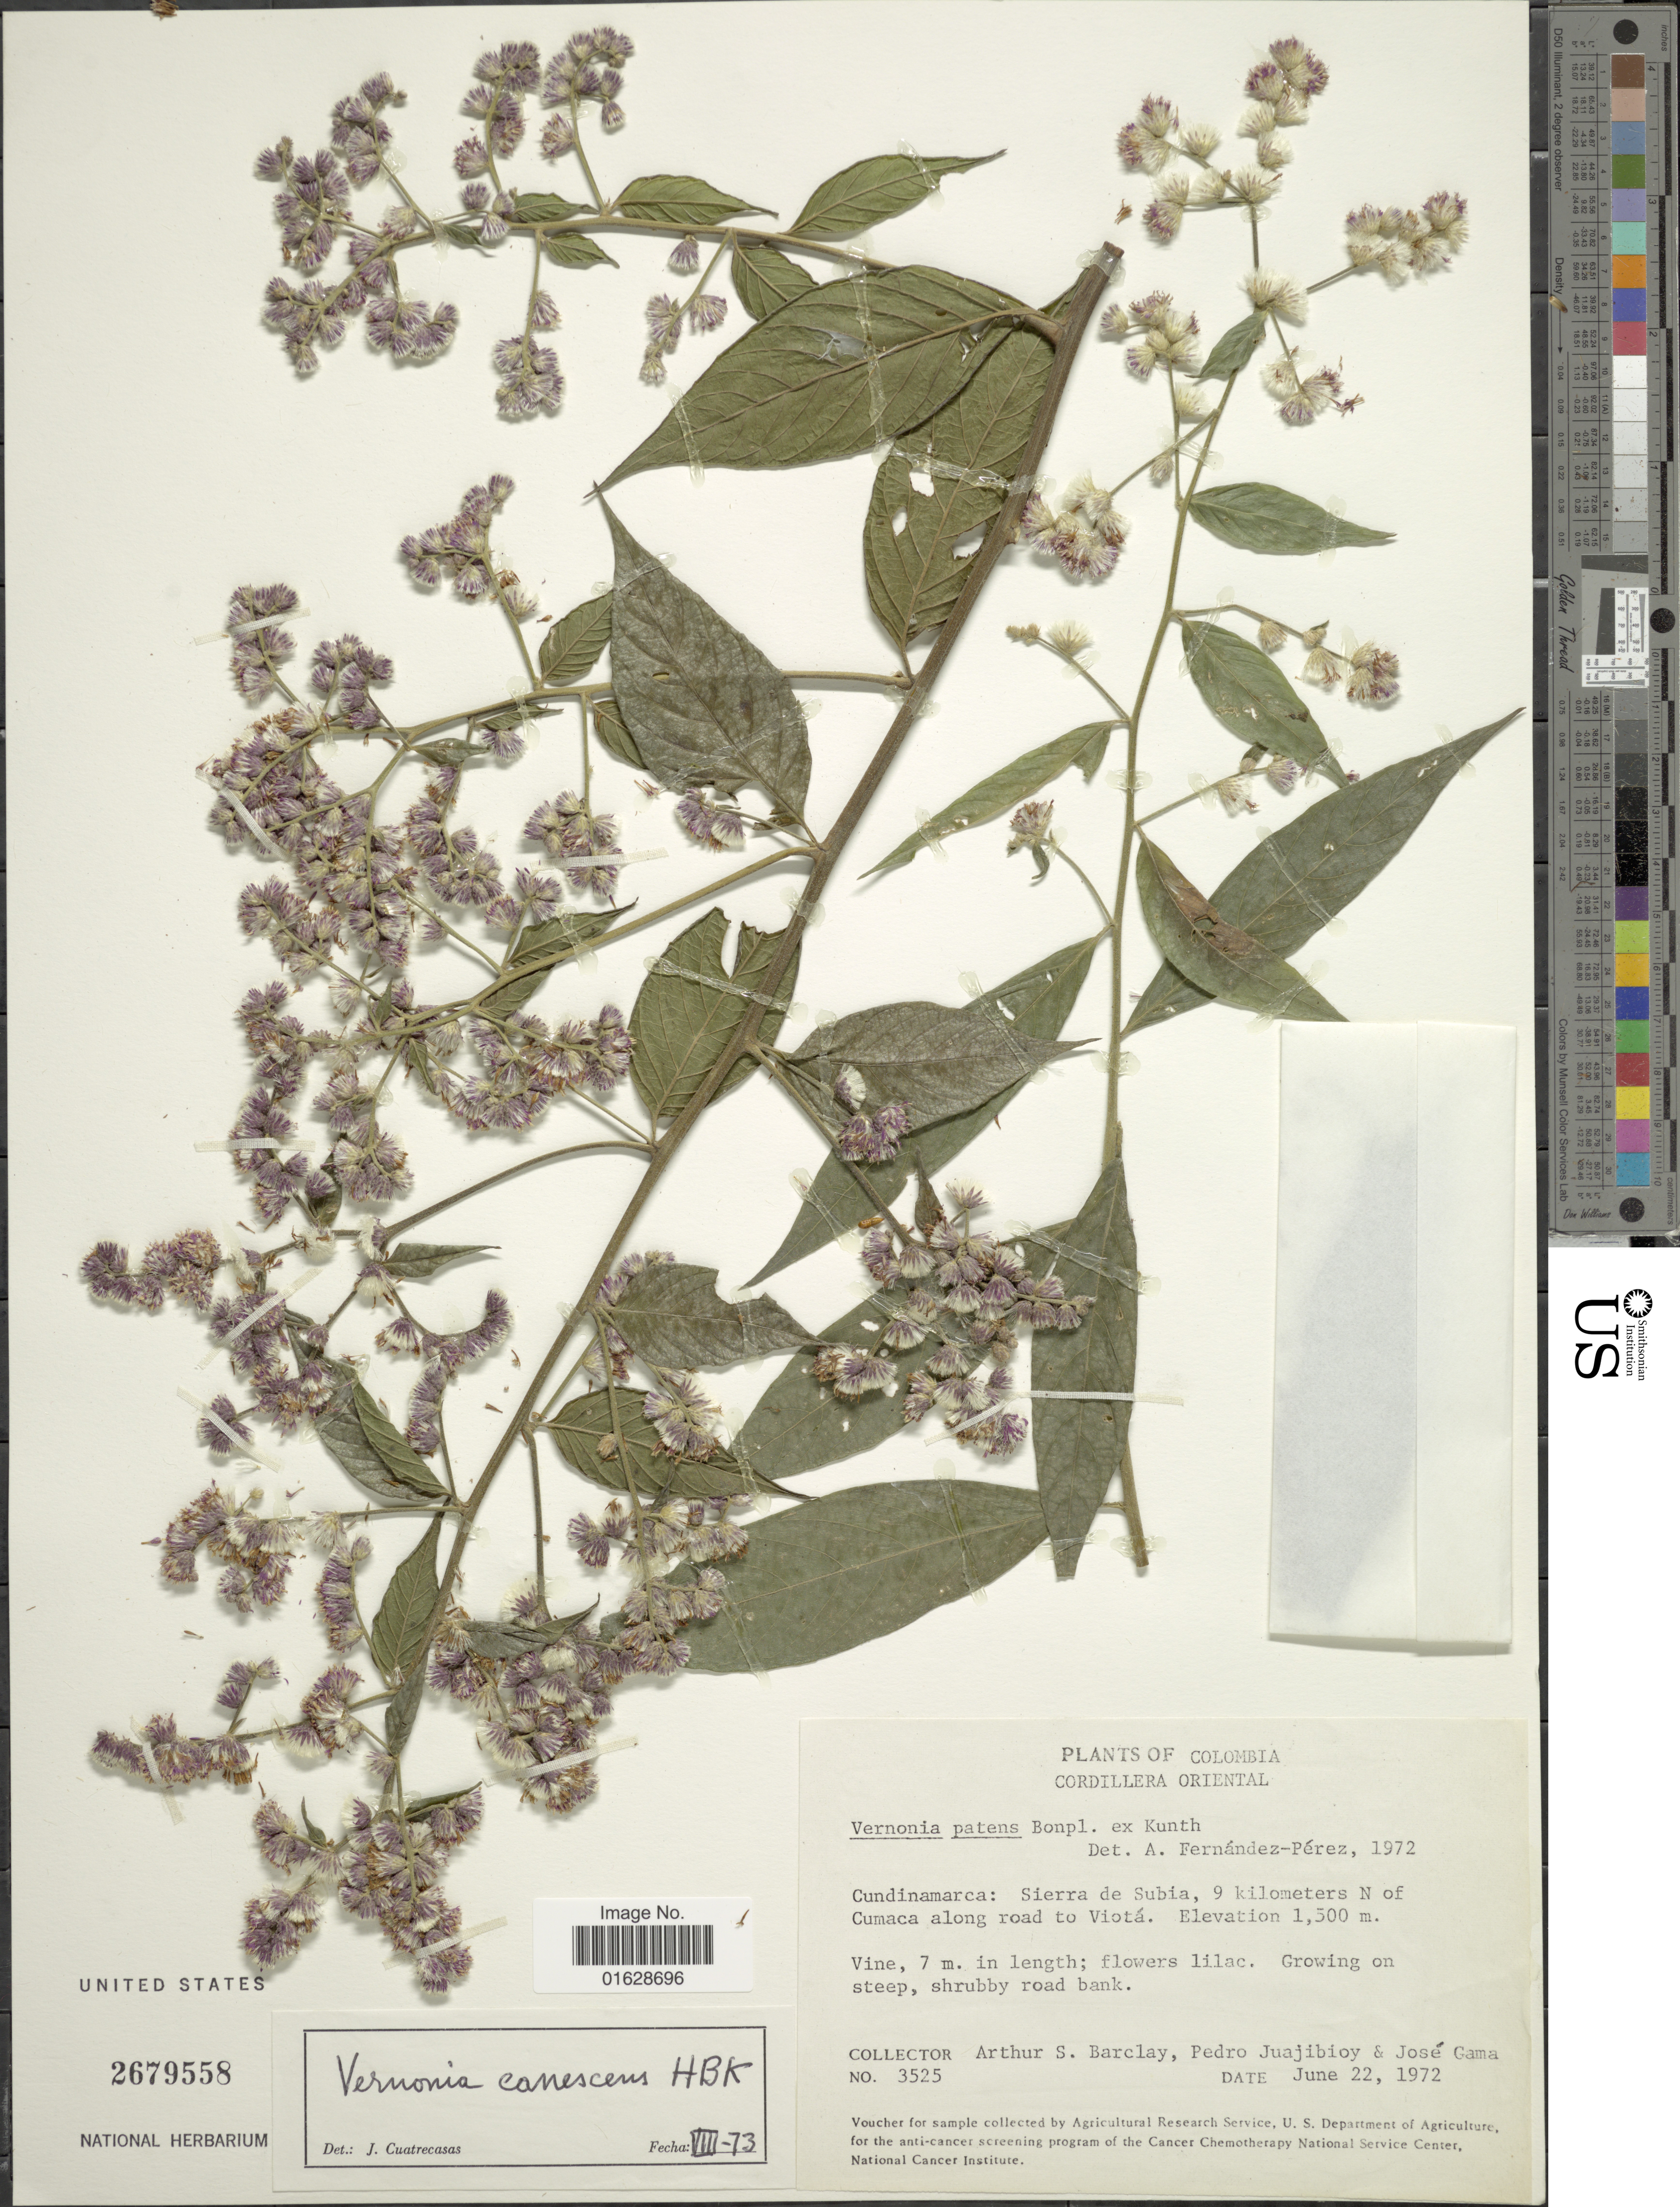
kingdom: Plantae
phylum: Tracheophyta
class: Magnoliopsida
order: Asterales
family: Asteraceae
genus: Lepidaploa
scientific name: Lepidaploa canescens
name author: (Kunth) H. Rob.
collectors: A. S. Barclay, P. Juajibioy & J. Gama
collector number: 3525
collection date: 1972-06-22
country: Colombia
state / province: Cundinamarca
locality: Colombia. Cordillera Oriental. Cundinamarca: Sierra de Subia, 9 kilometers N of Cumaca along road to Viota.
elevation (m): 1500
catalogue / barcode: US 2679558